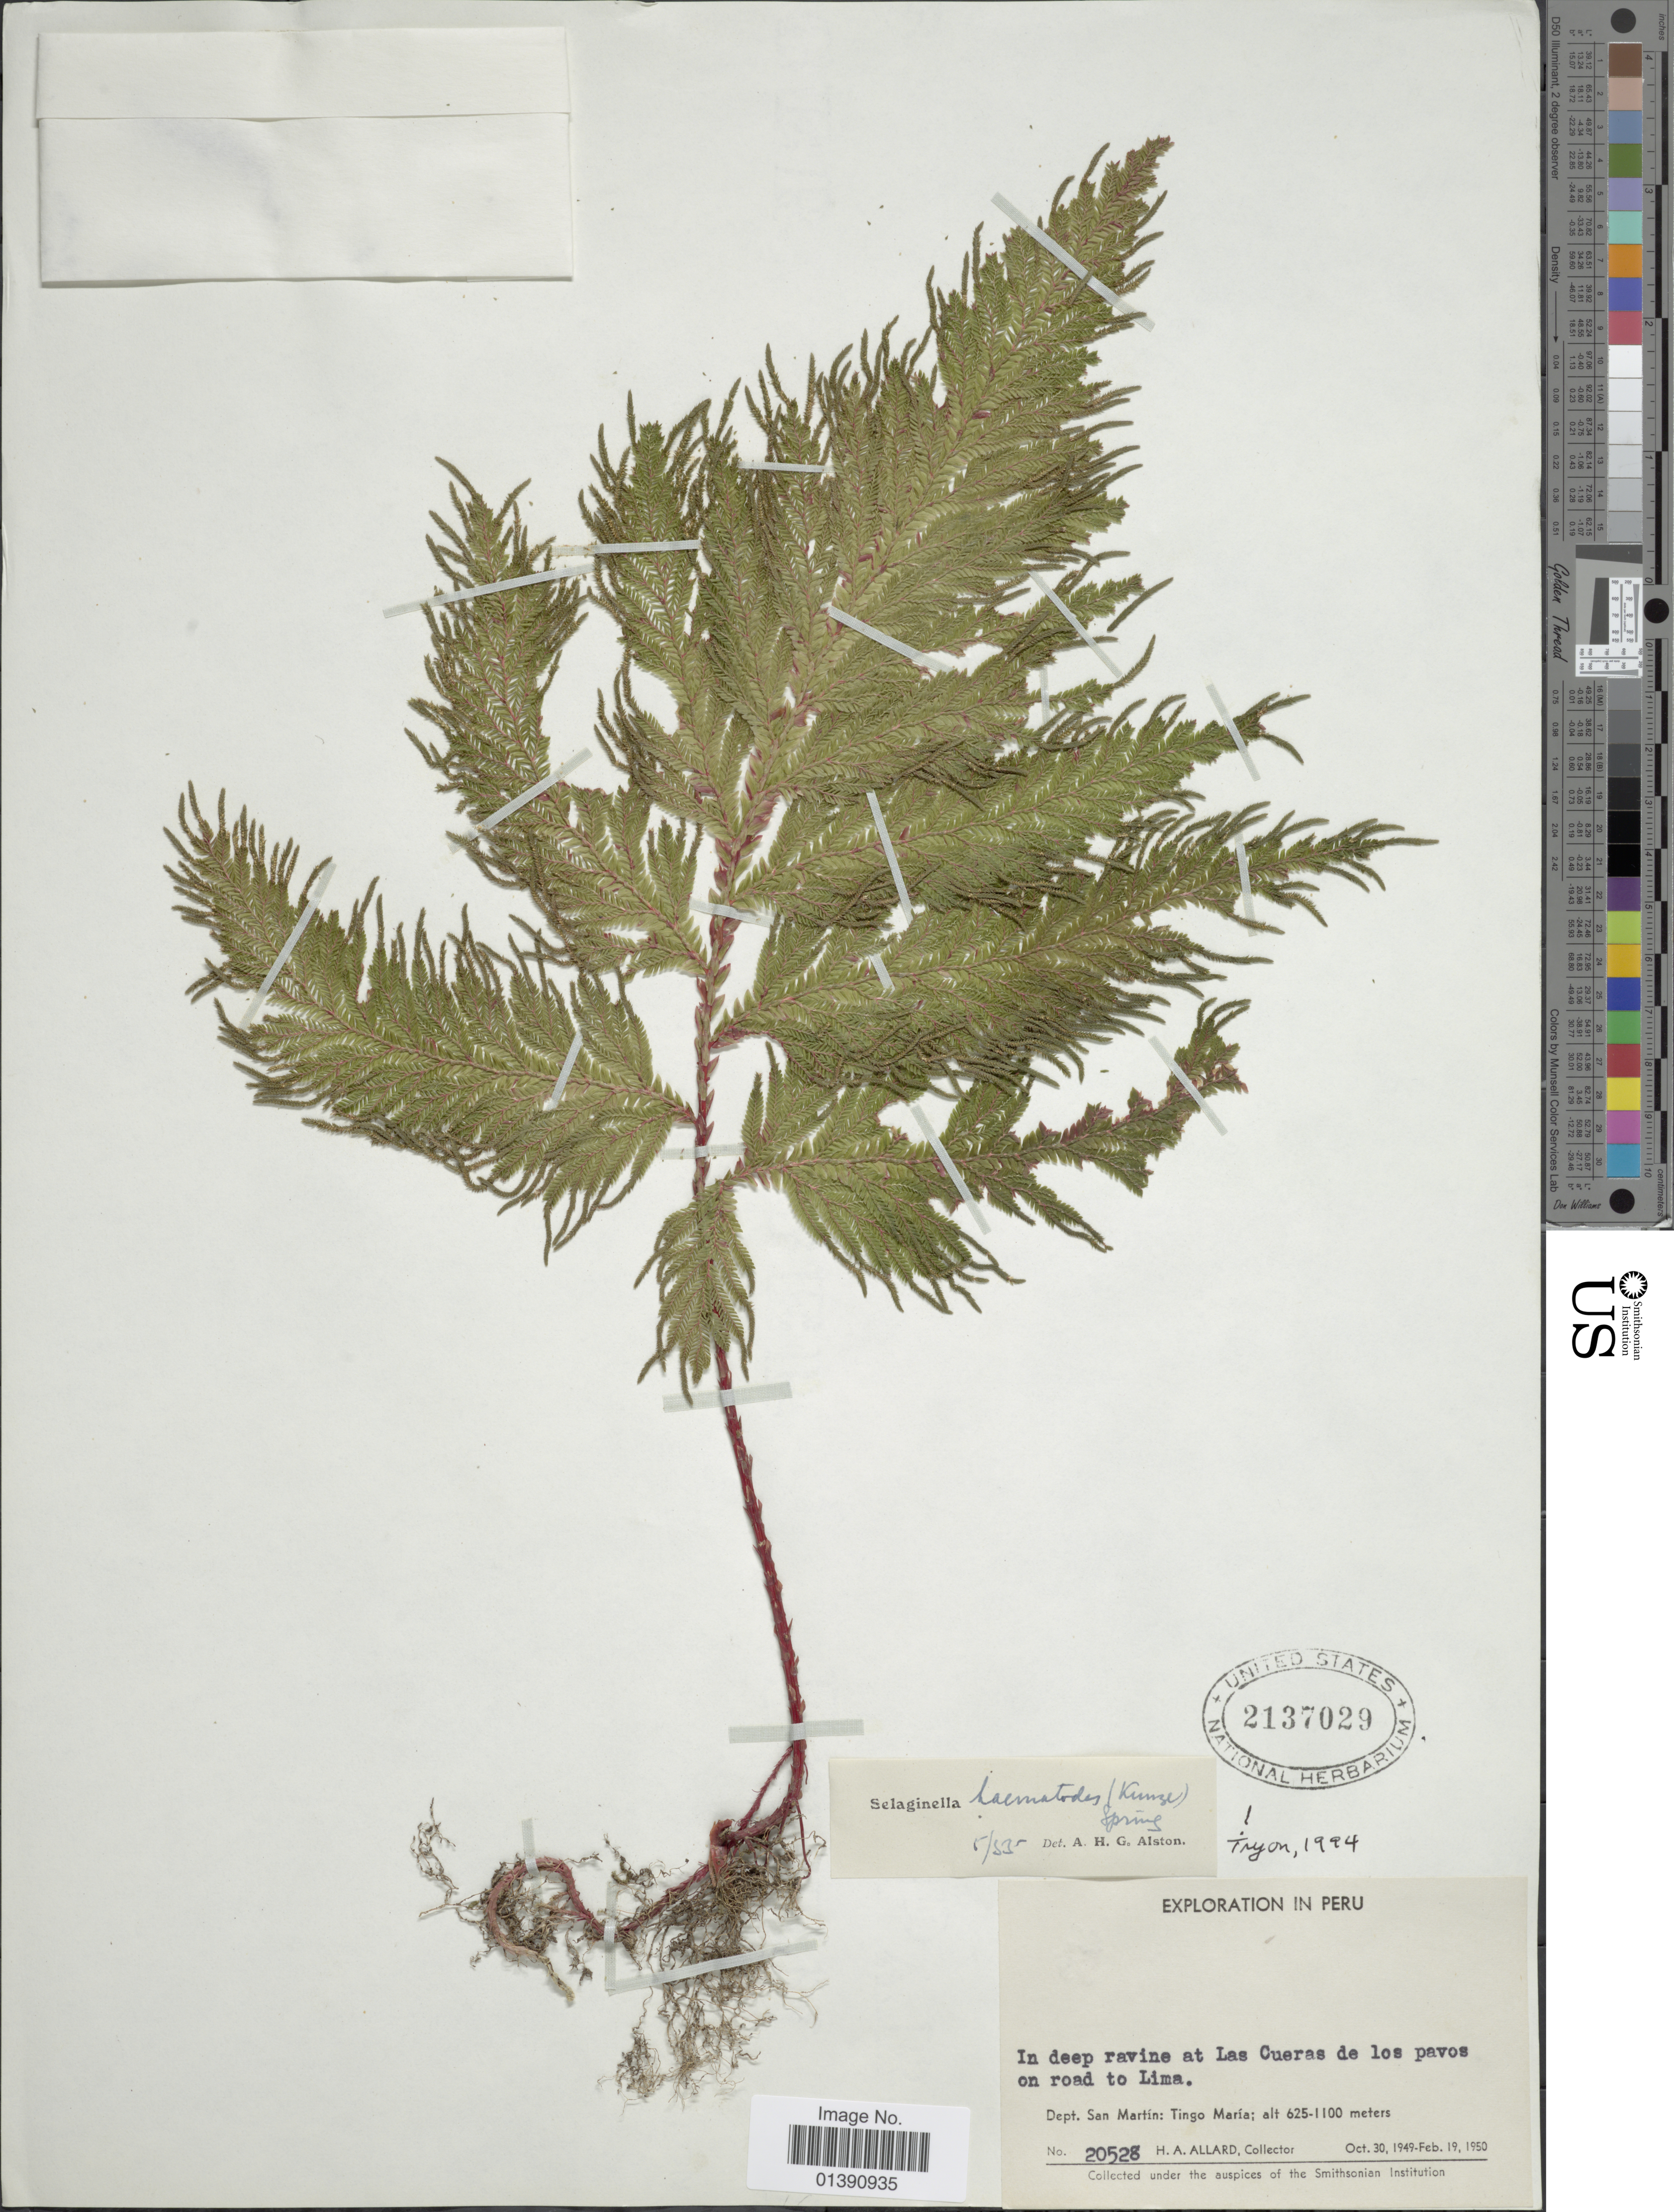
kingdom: Plantae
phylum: Tracheophyta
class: Lycopodiopsida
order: Selaginellales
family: Selaginellaceae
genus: Selaginella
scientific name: Selaginella haematodes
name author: (Kunze) Spring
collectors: H. A. Allard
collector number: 20528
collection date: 1949-01-30/1950-02-19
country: Peru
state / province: San Martín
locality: In deep ravine at las Cueras de los pavos on road to Lima, Tingo María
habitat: in deep ravine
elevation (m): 625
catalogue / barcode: US 2137029